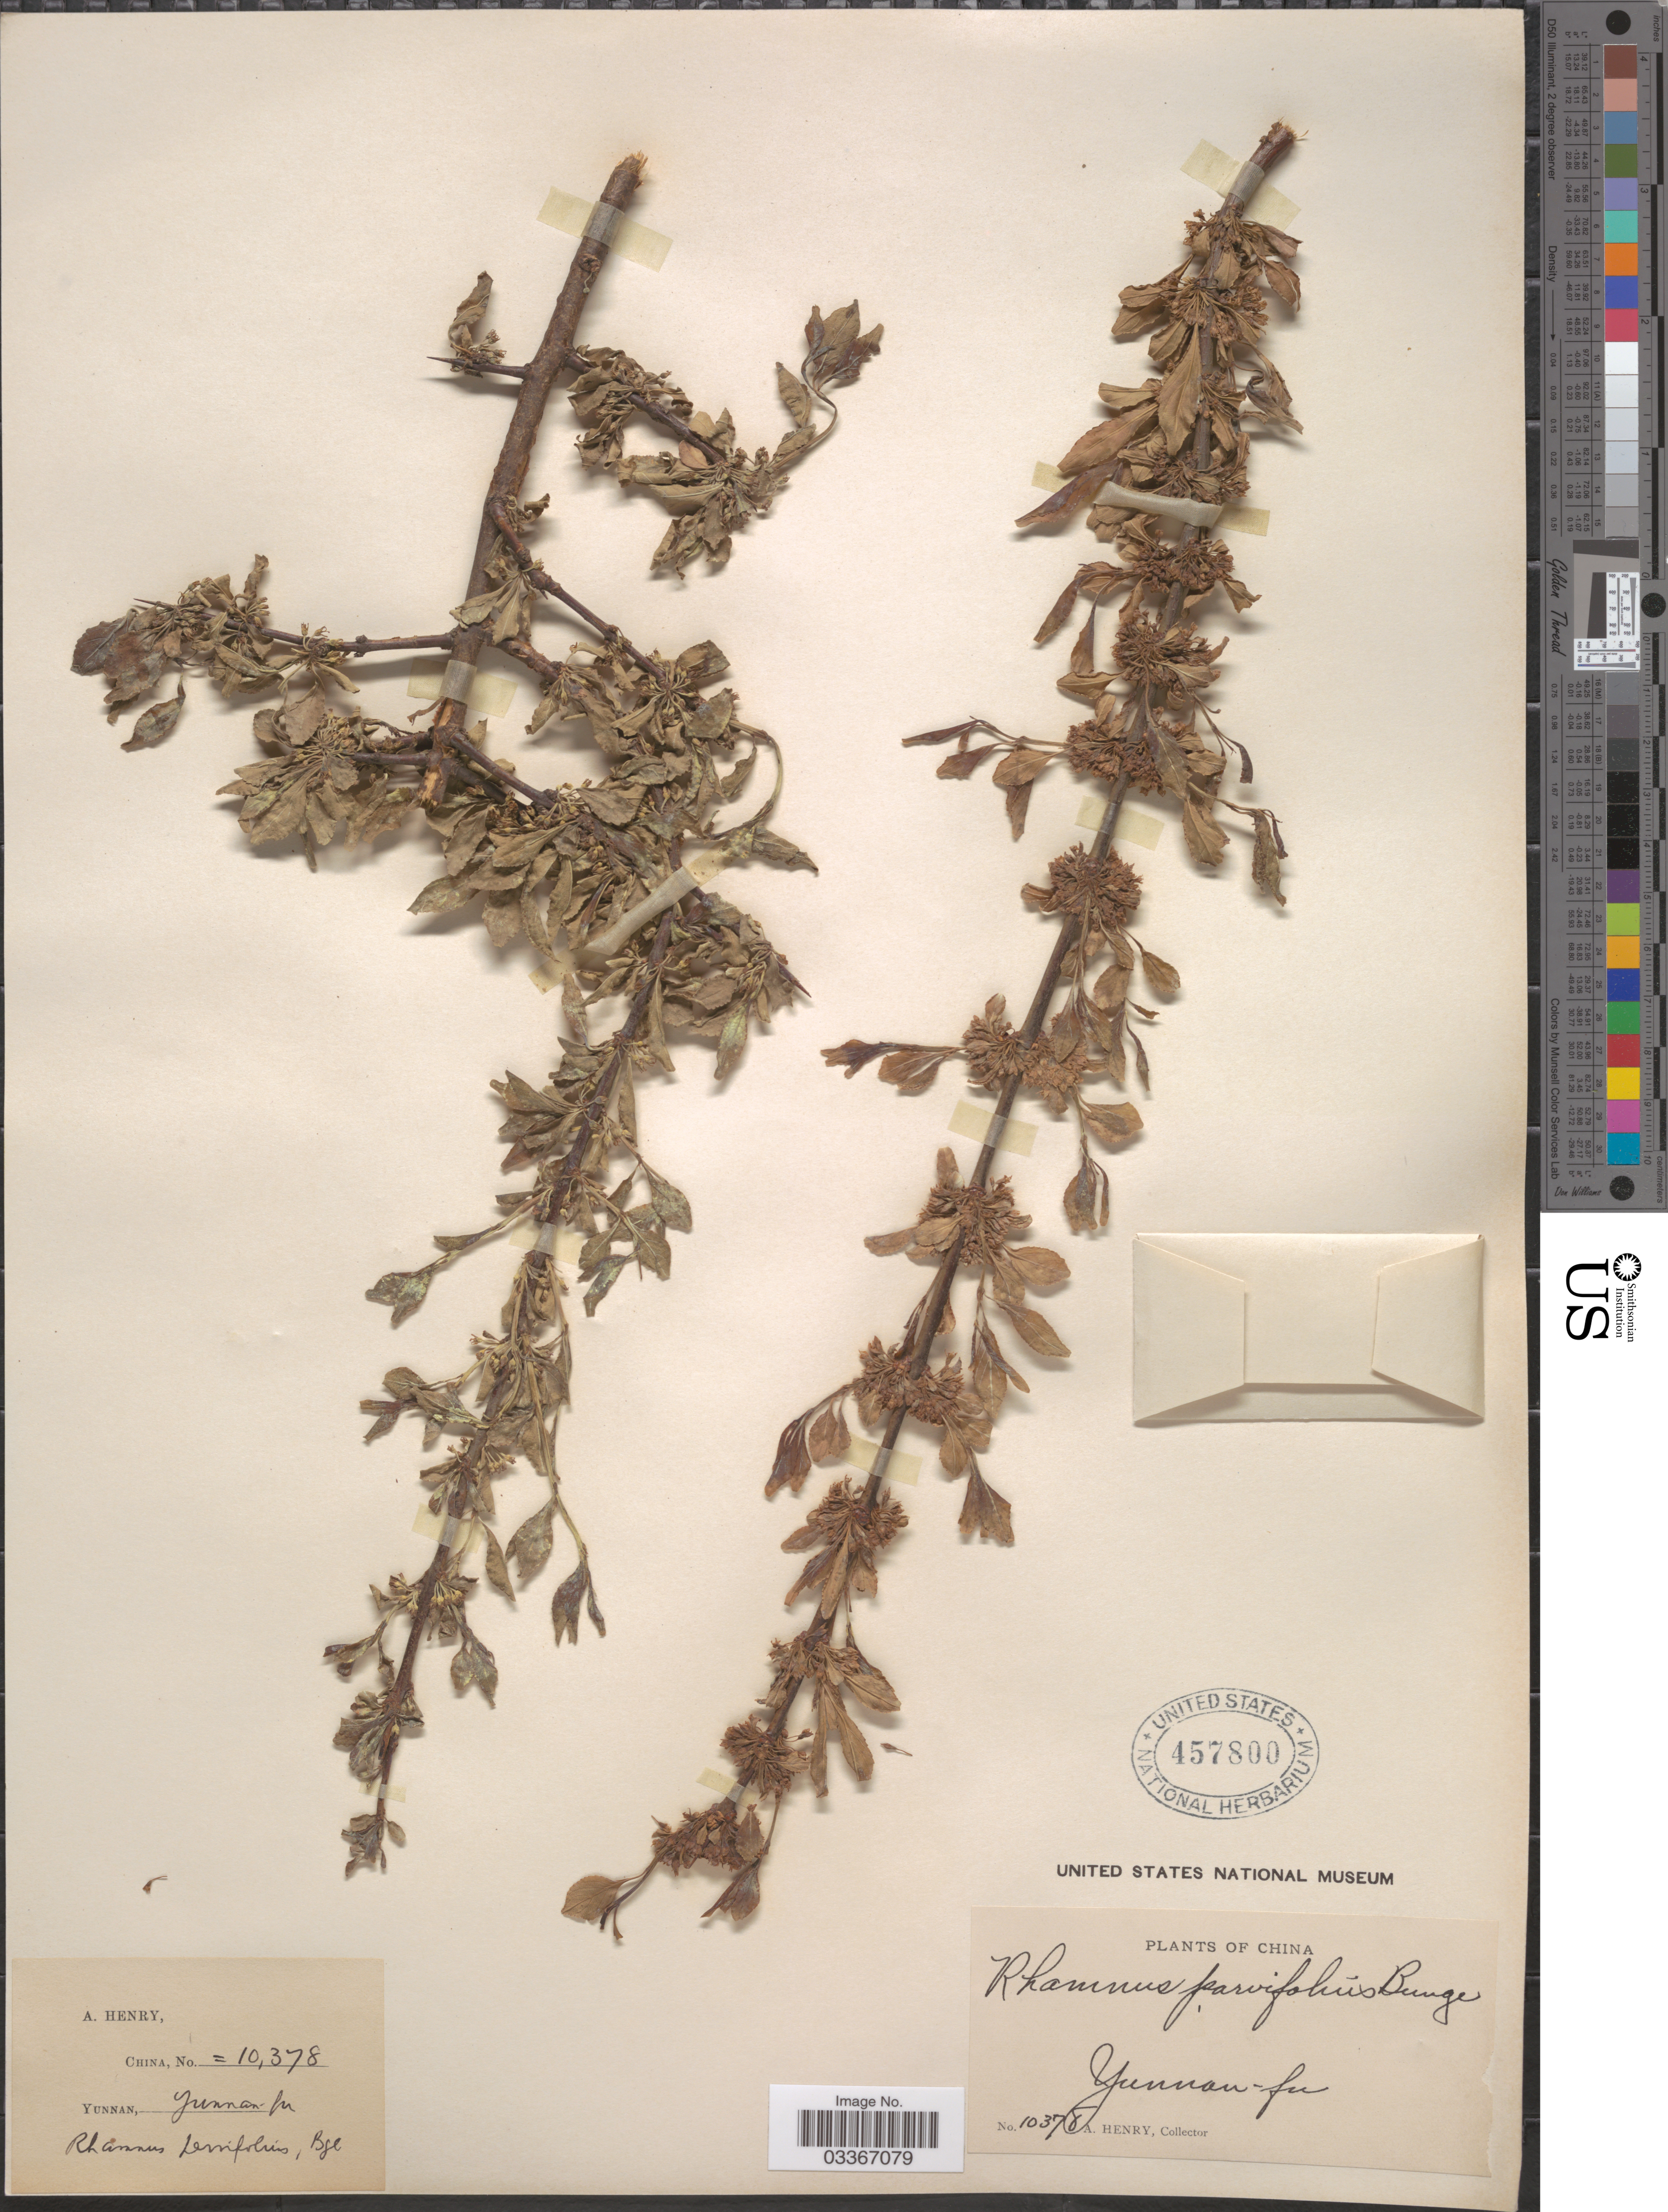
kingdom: Plantae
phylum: Tracheophyta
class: Magnoliopsida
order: Rosales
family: Rhamnaceae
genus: Rhamnus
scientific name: Rhamnus parvifolia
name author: Bunge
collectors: A. Henry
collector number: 10378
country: China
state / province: Yunnan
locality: Yunnan - fu.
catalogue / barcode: US 457800